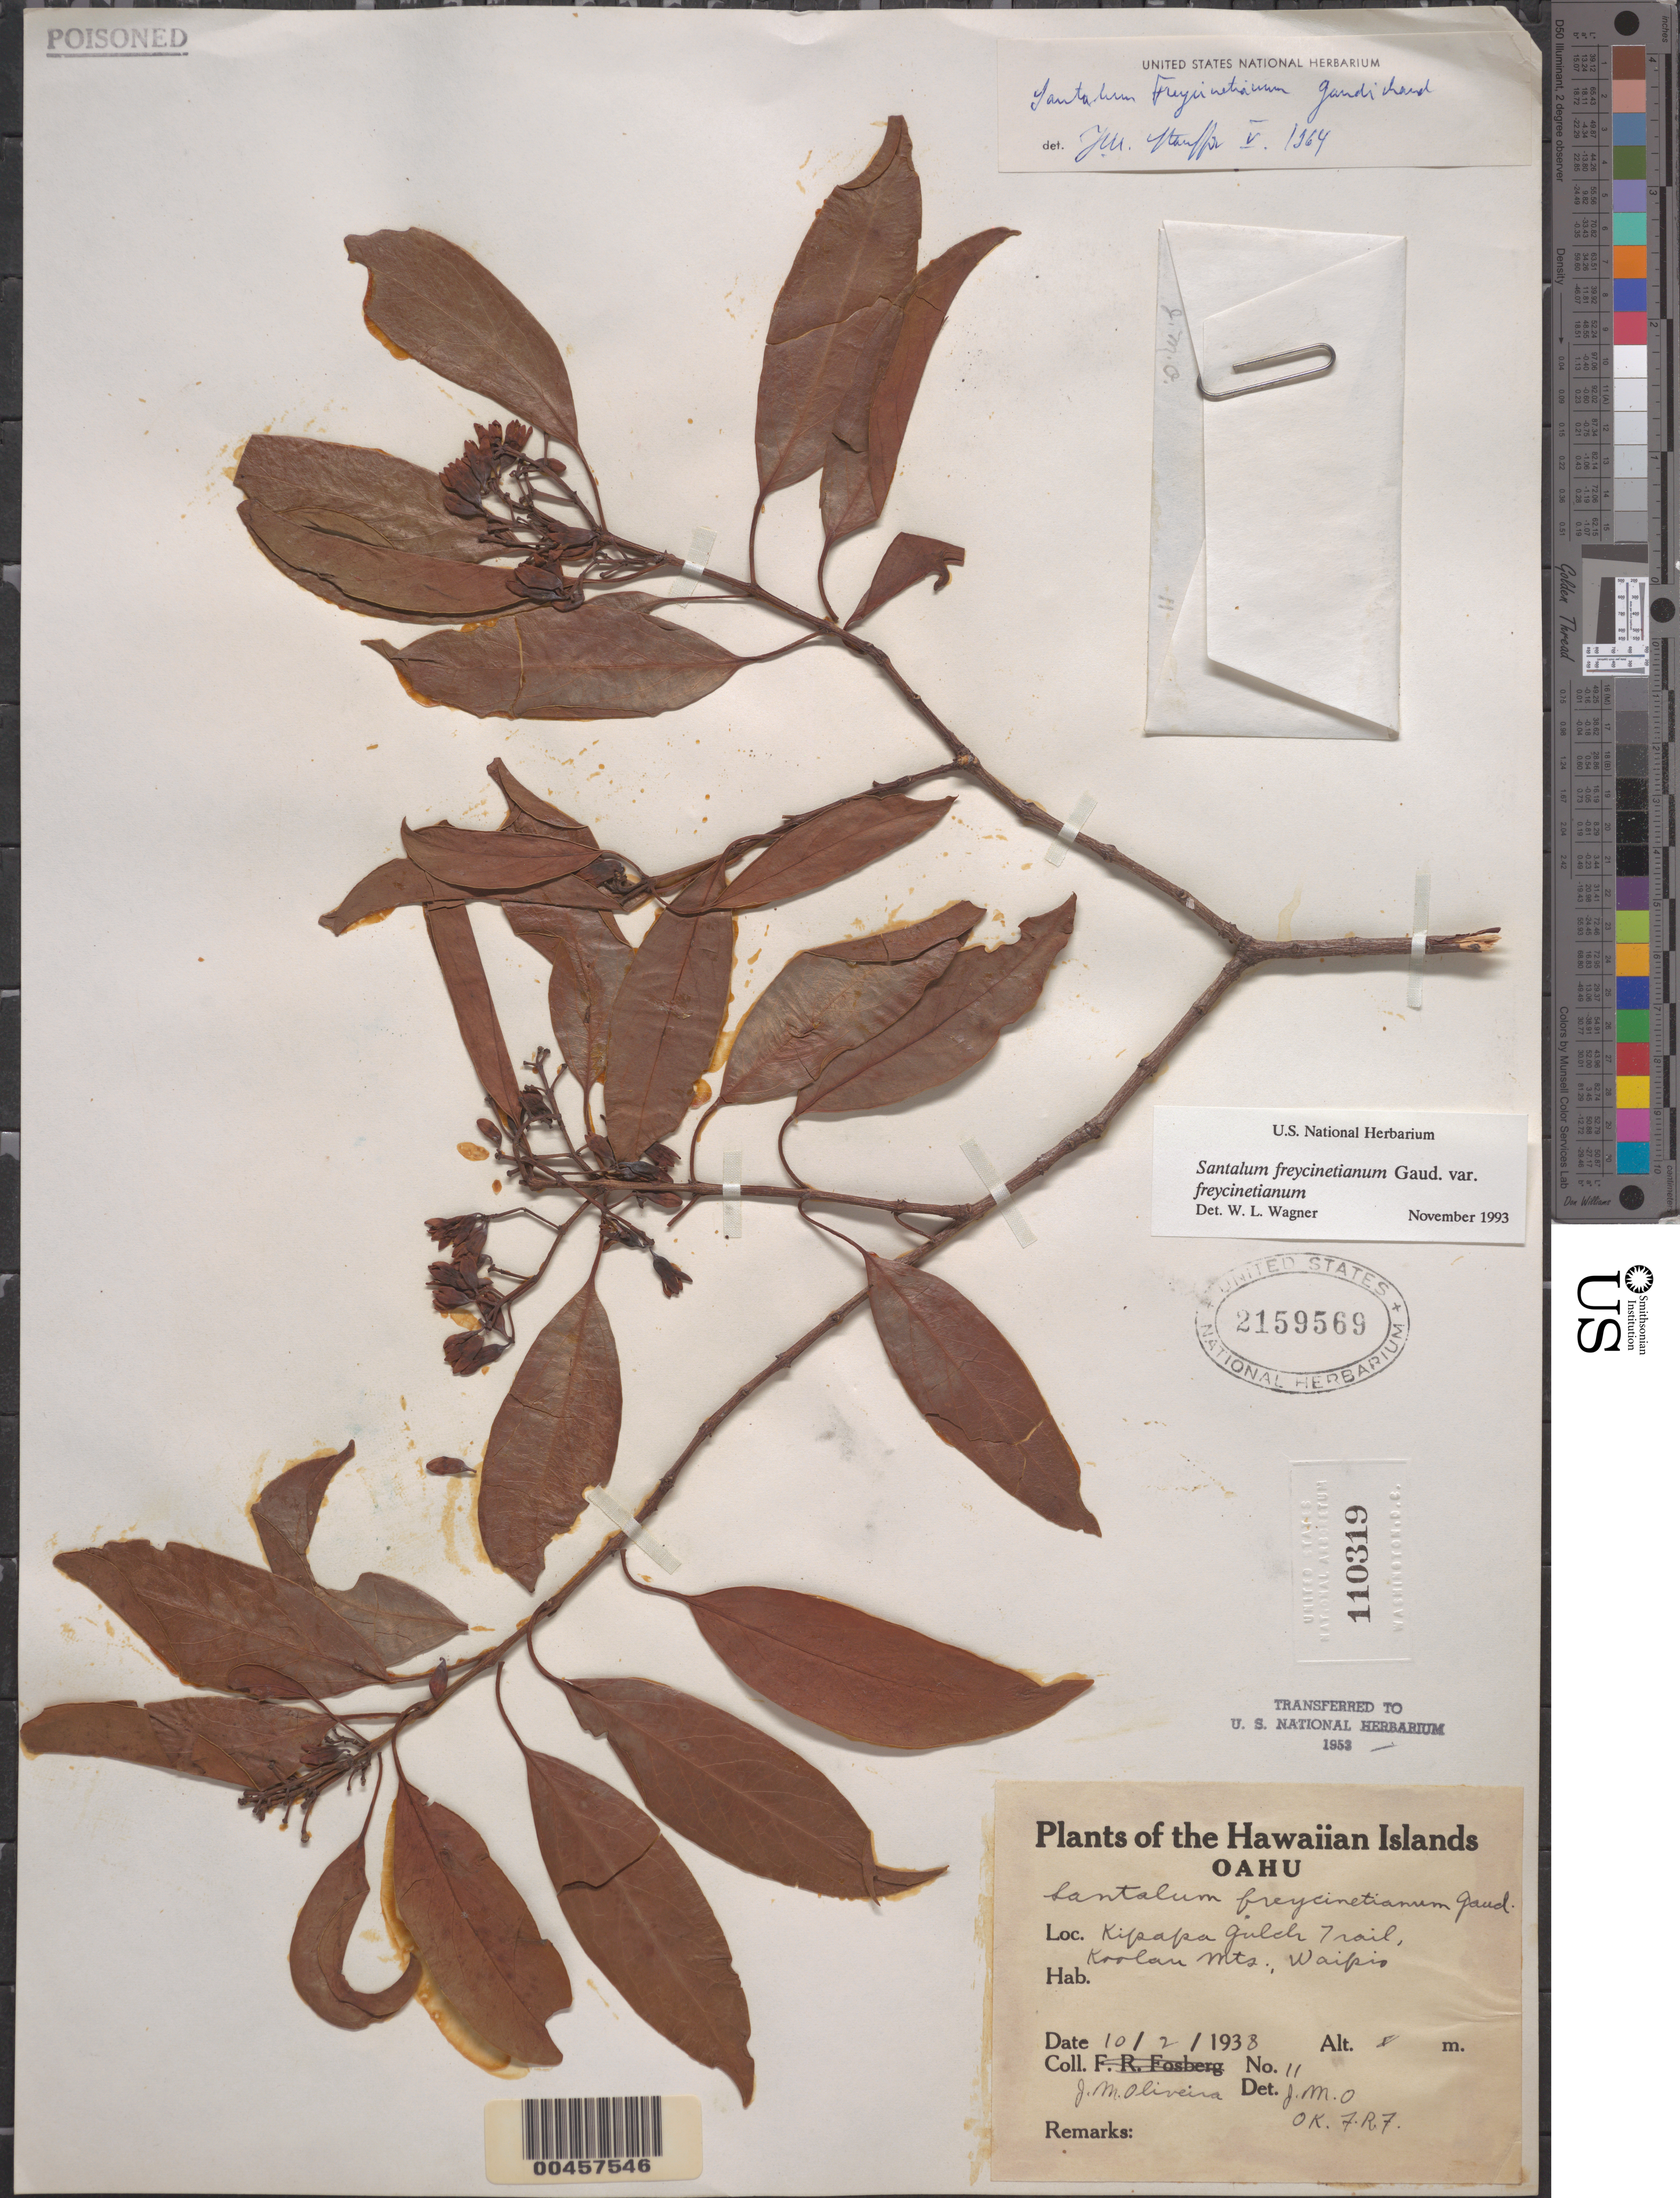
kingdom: Plantae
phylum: Tracheophyta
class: Magnoliopsida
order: Santalales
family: Santalaceae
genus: Santalum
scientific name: Santalum freycinetianum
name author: Gaudich.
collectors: J. Oliveira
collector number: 11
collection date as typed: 2 Oct 1938 or 10 Feb 1938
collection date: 1938-02-10 or 1938-10-02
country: United States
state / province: Hawaii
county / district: Honolulu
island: Oahu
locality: Kipapa Gulch Trail, Koolau Mts., Waipio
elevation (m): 8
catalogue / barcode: US 2159569